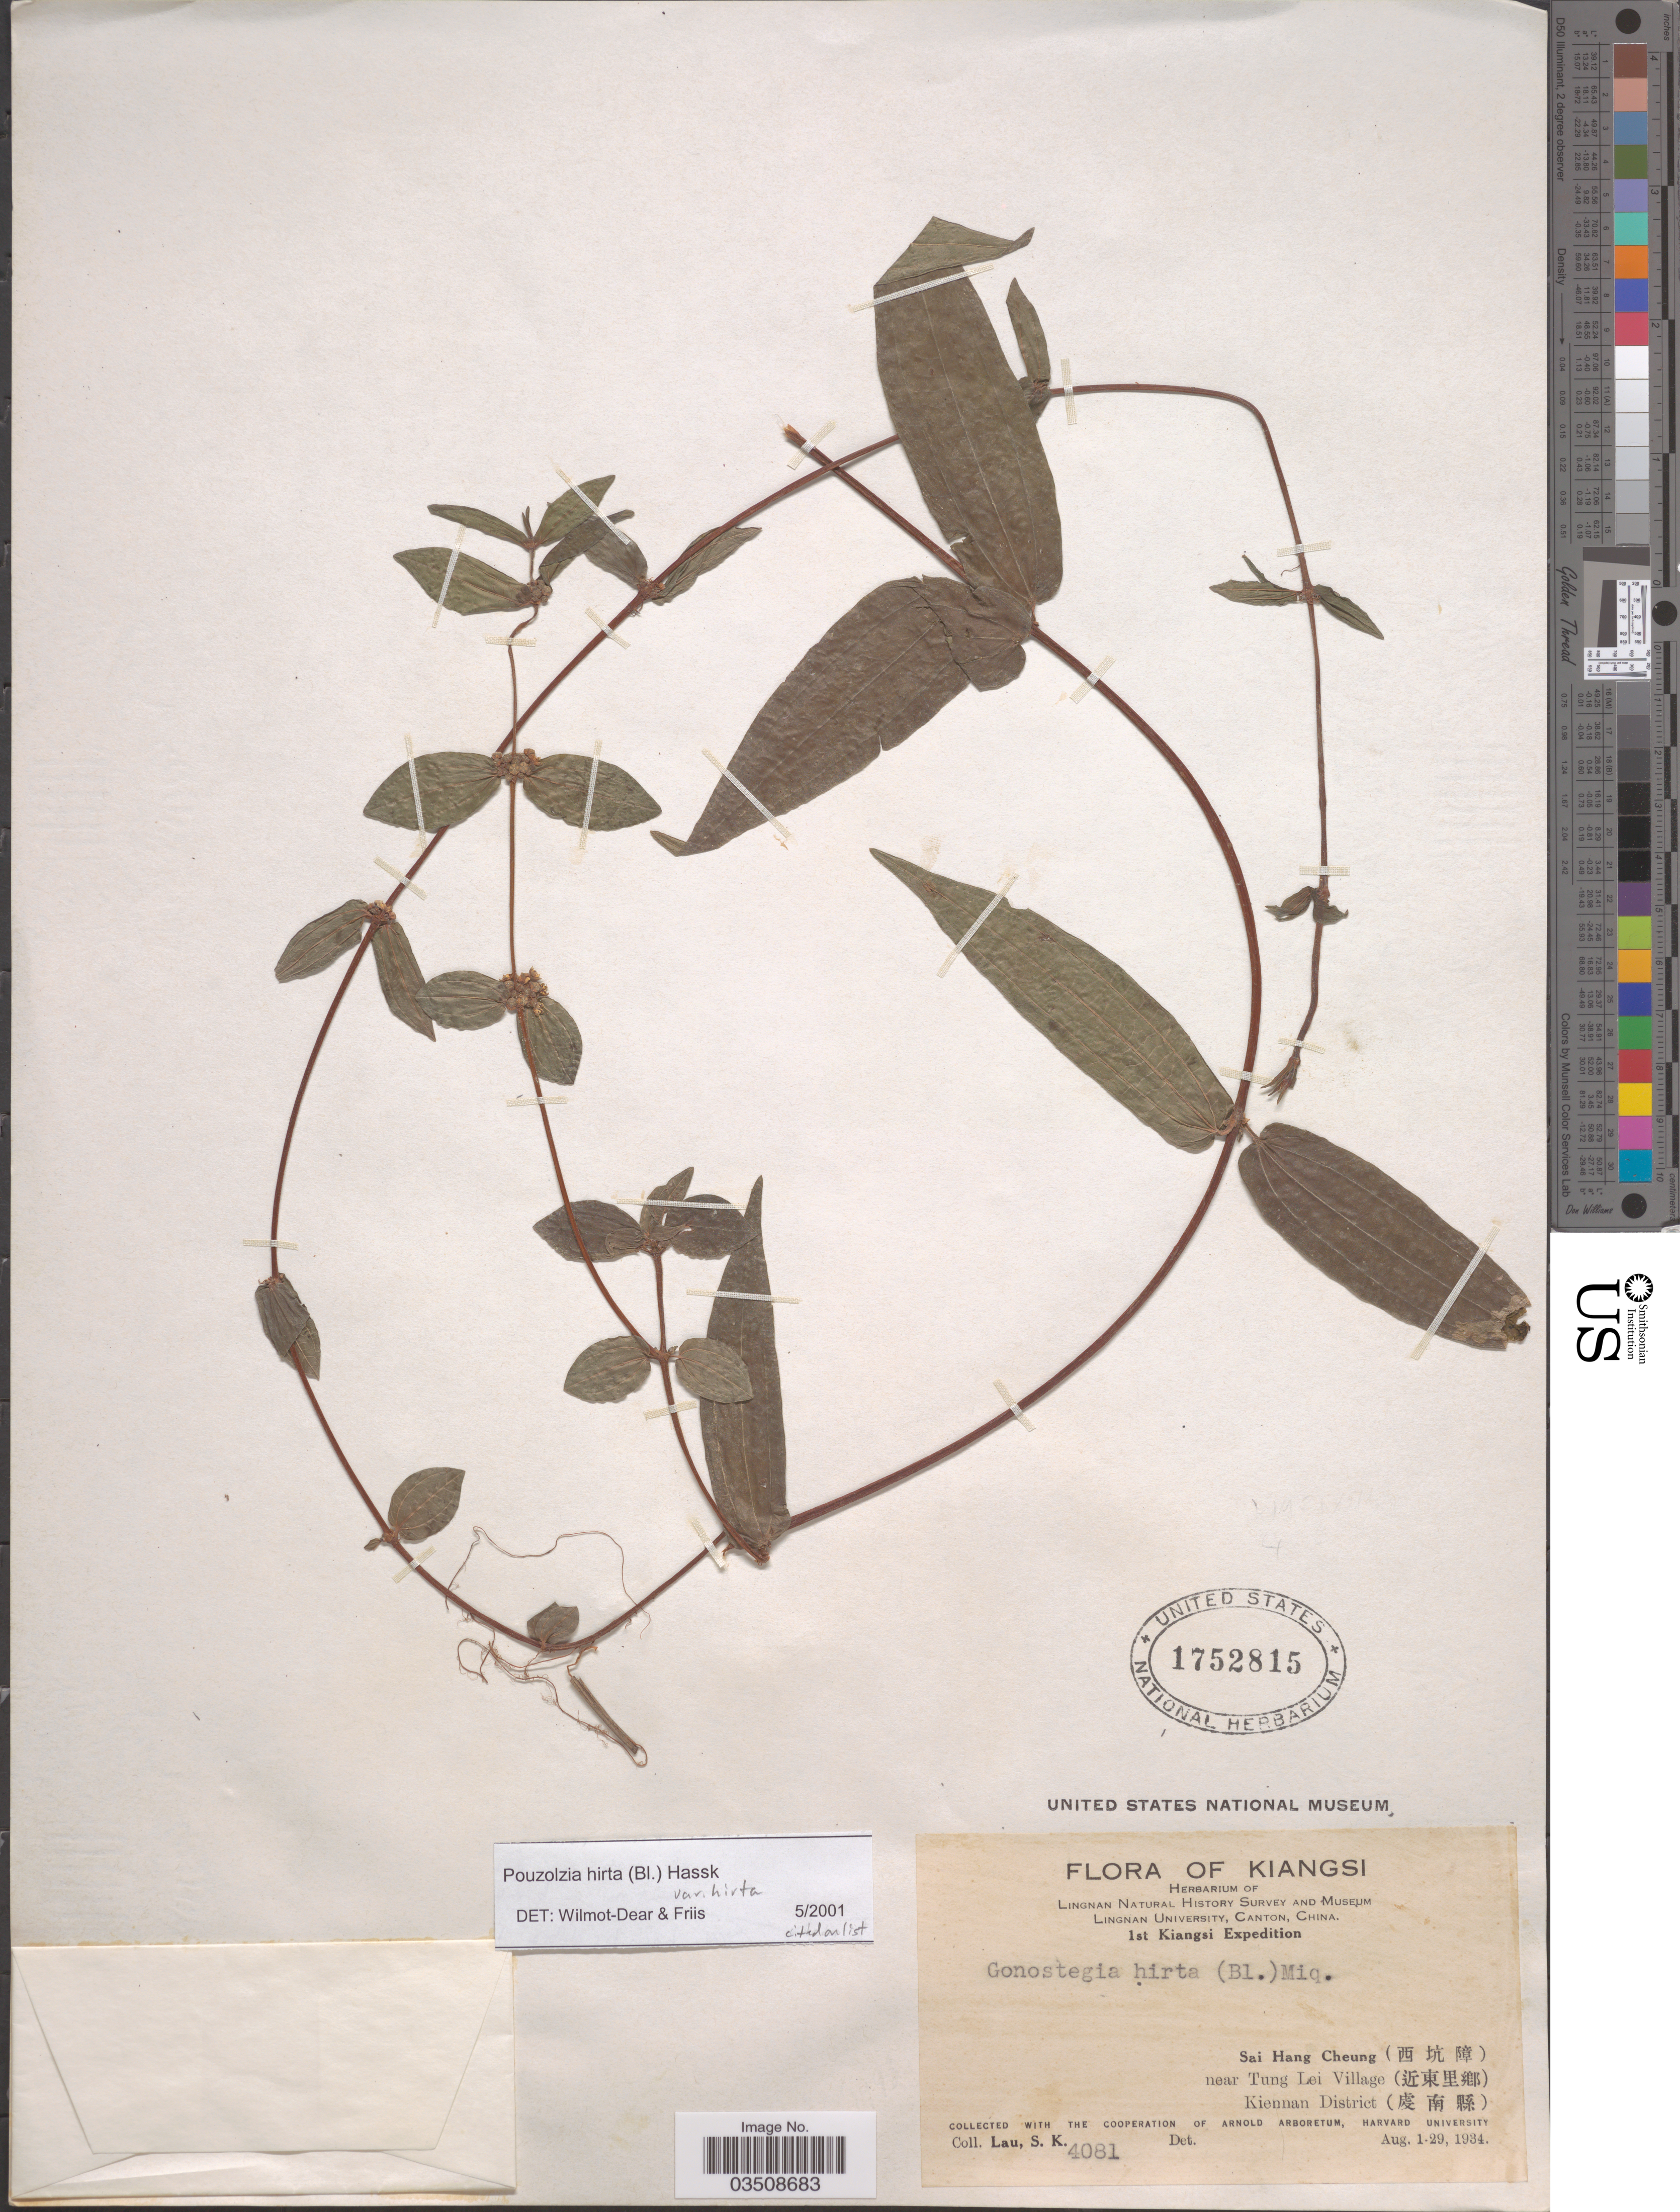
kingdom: Plantae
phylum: Tracheophyta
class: Magnoliopsida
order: Rosales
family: Urticaceae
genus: Gonostegia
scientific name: Gonostegia triandra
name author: (Blume) Miq.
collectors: S. K. Lau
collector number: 4081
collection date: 1934-08-01/1934-08-29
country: China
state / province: Jiangxi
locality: Kiangsi. Sai Hang Cheung (X) near Tung Lei Village (X). Kiennan District (X).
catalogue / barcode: US 1752815